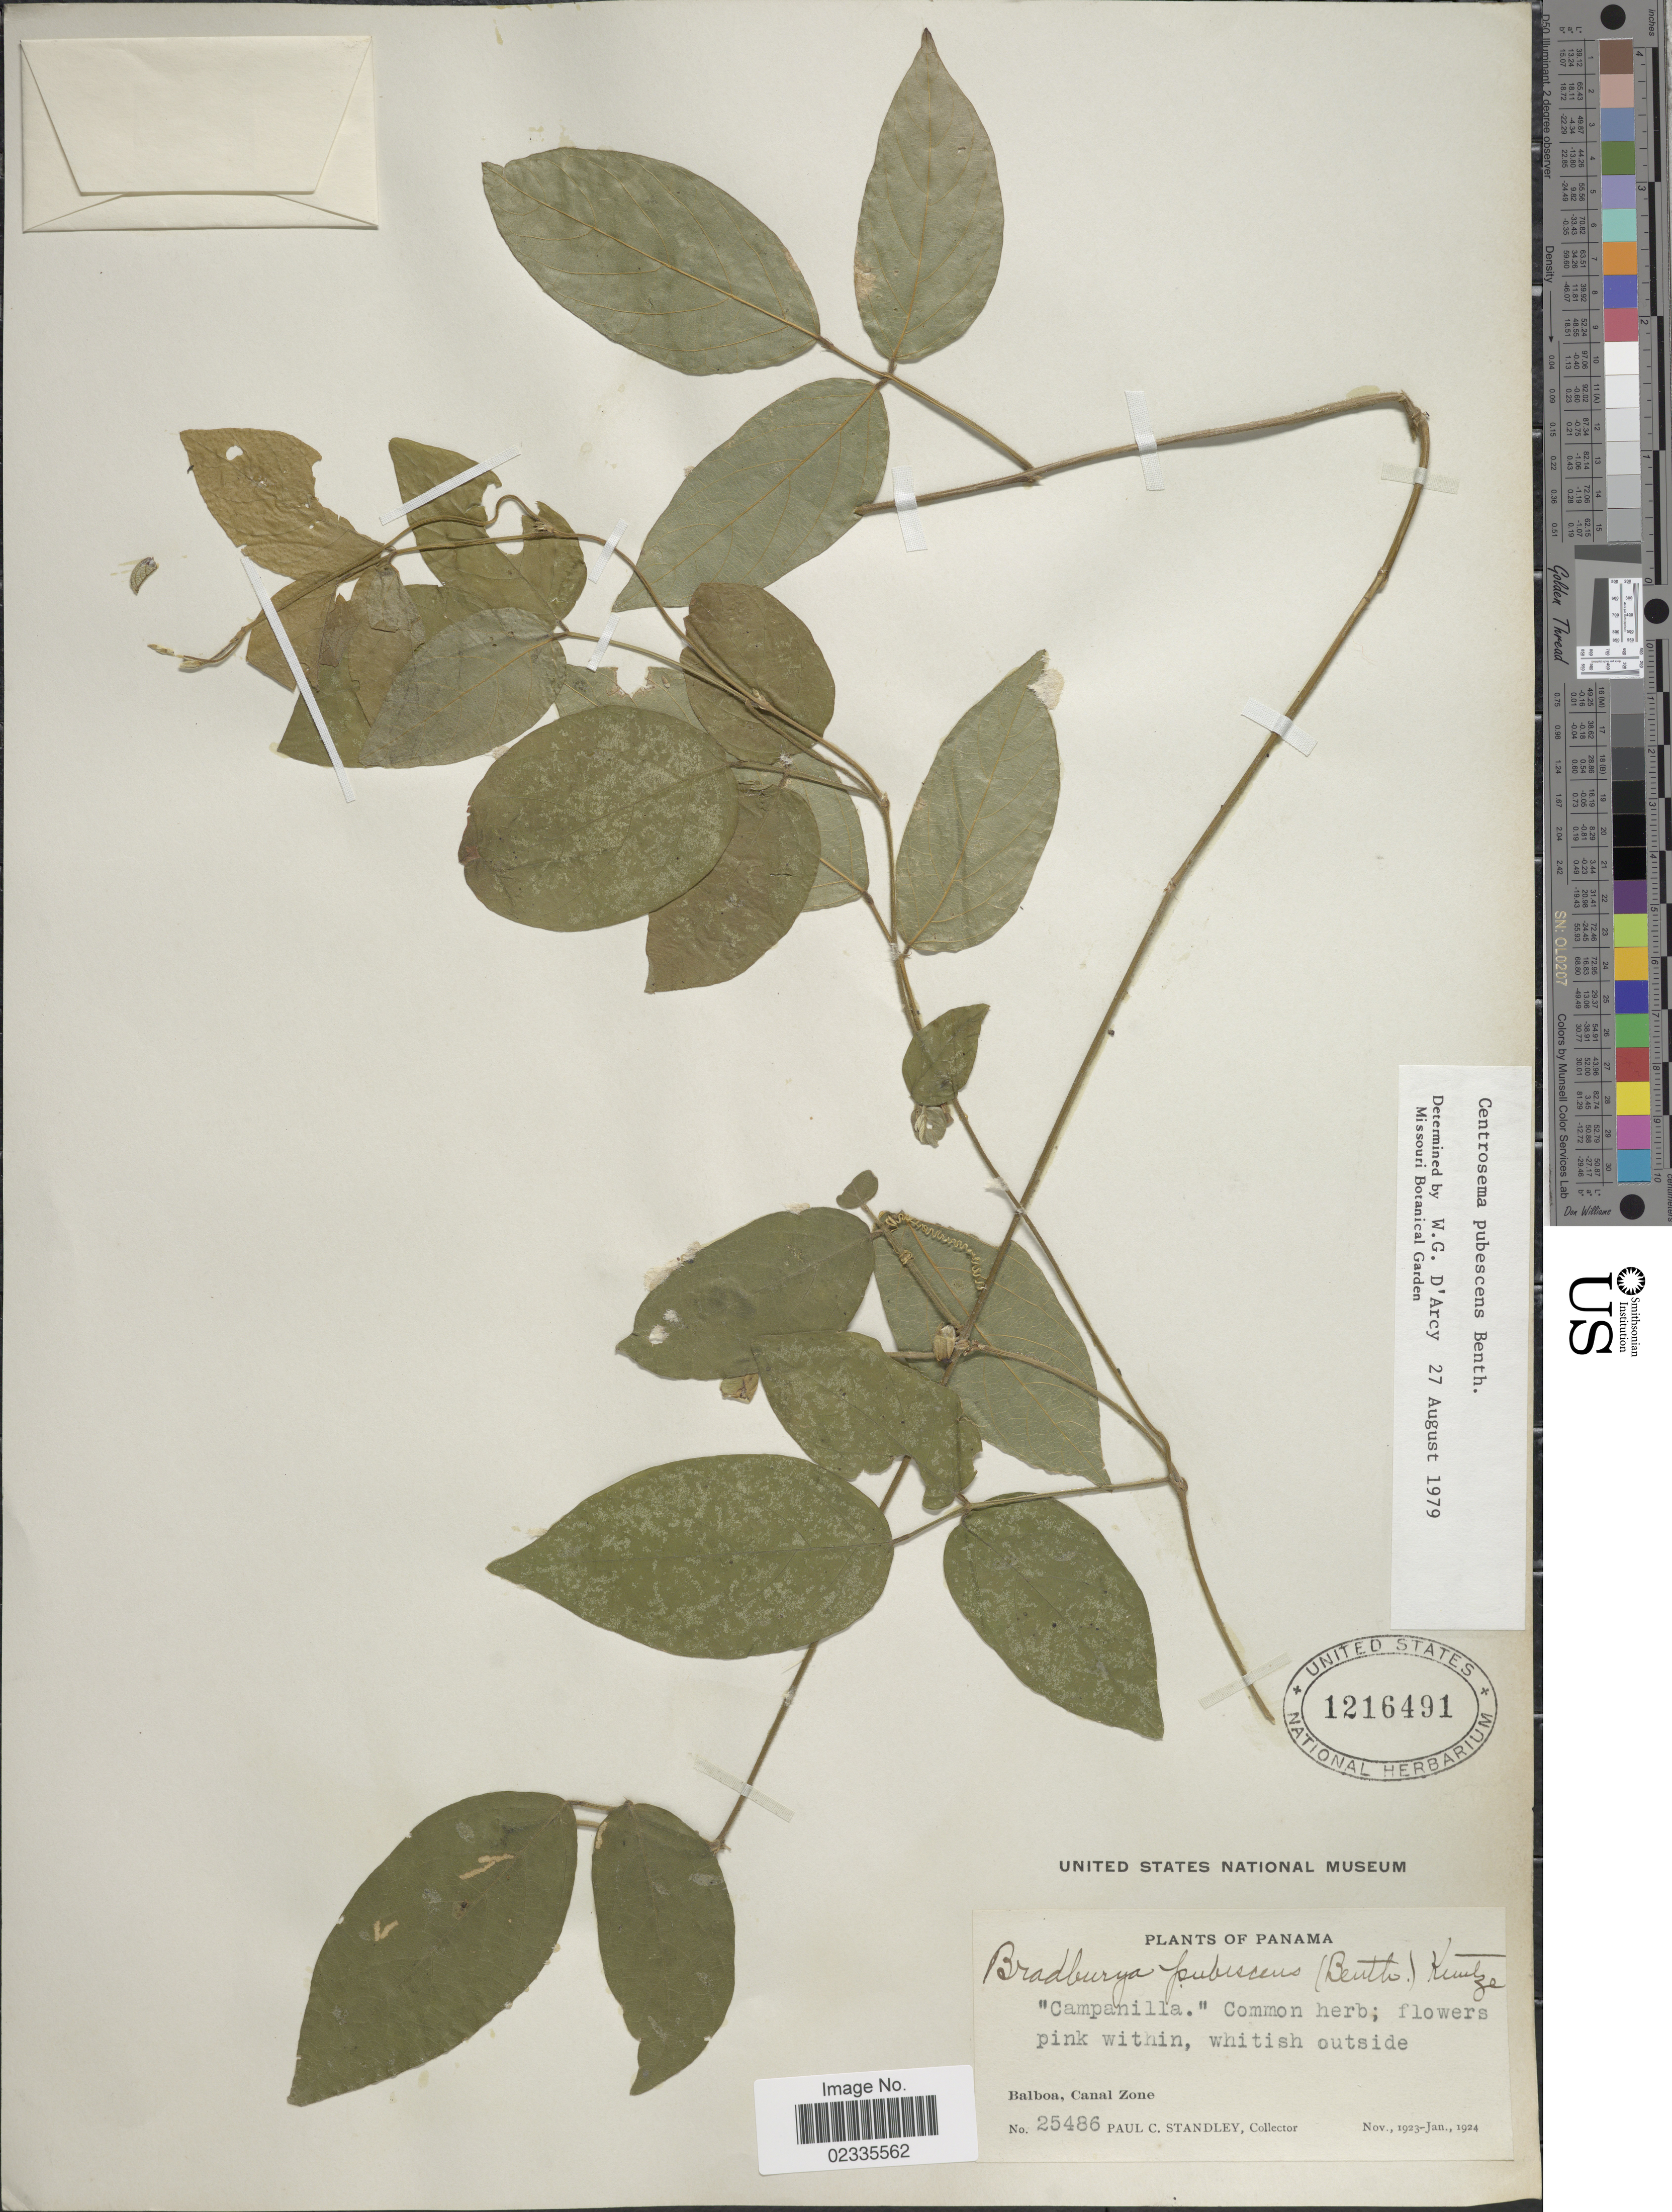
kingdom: Plantae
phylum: Tracheophyta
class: Magnoliopsida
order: Fabales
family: Fabaceae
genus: Centrosema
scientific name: Centrosema pubescens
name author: Benth.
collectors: P. C. Standley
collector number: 25486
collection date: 1923-11/1924-01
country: Panama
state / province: Colón / Panamá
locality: Balboa, Canal Zone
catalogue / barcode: US 1216491